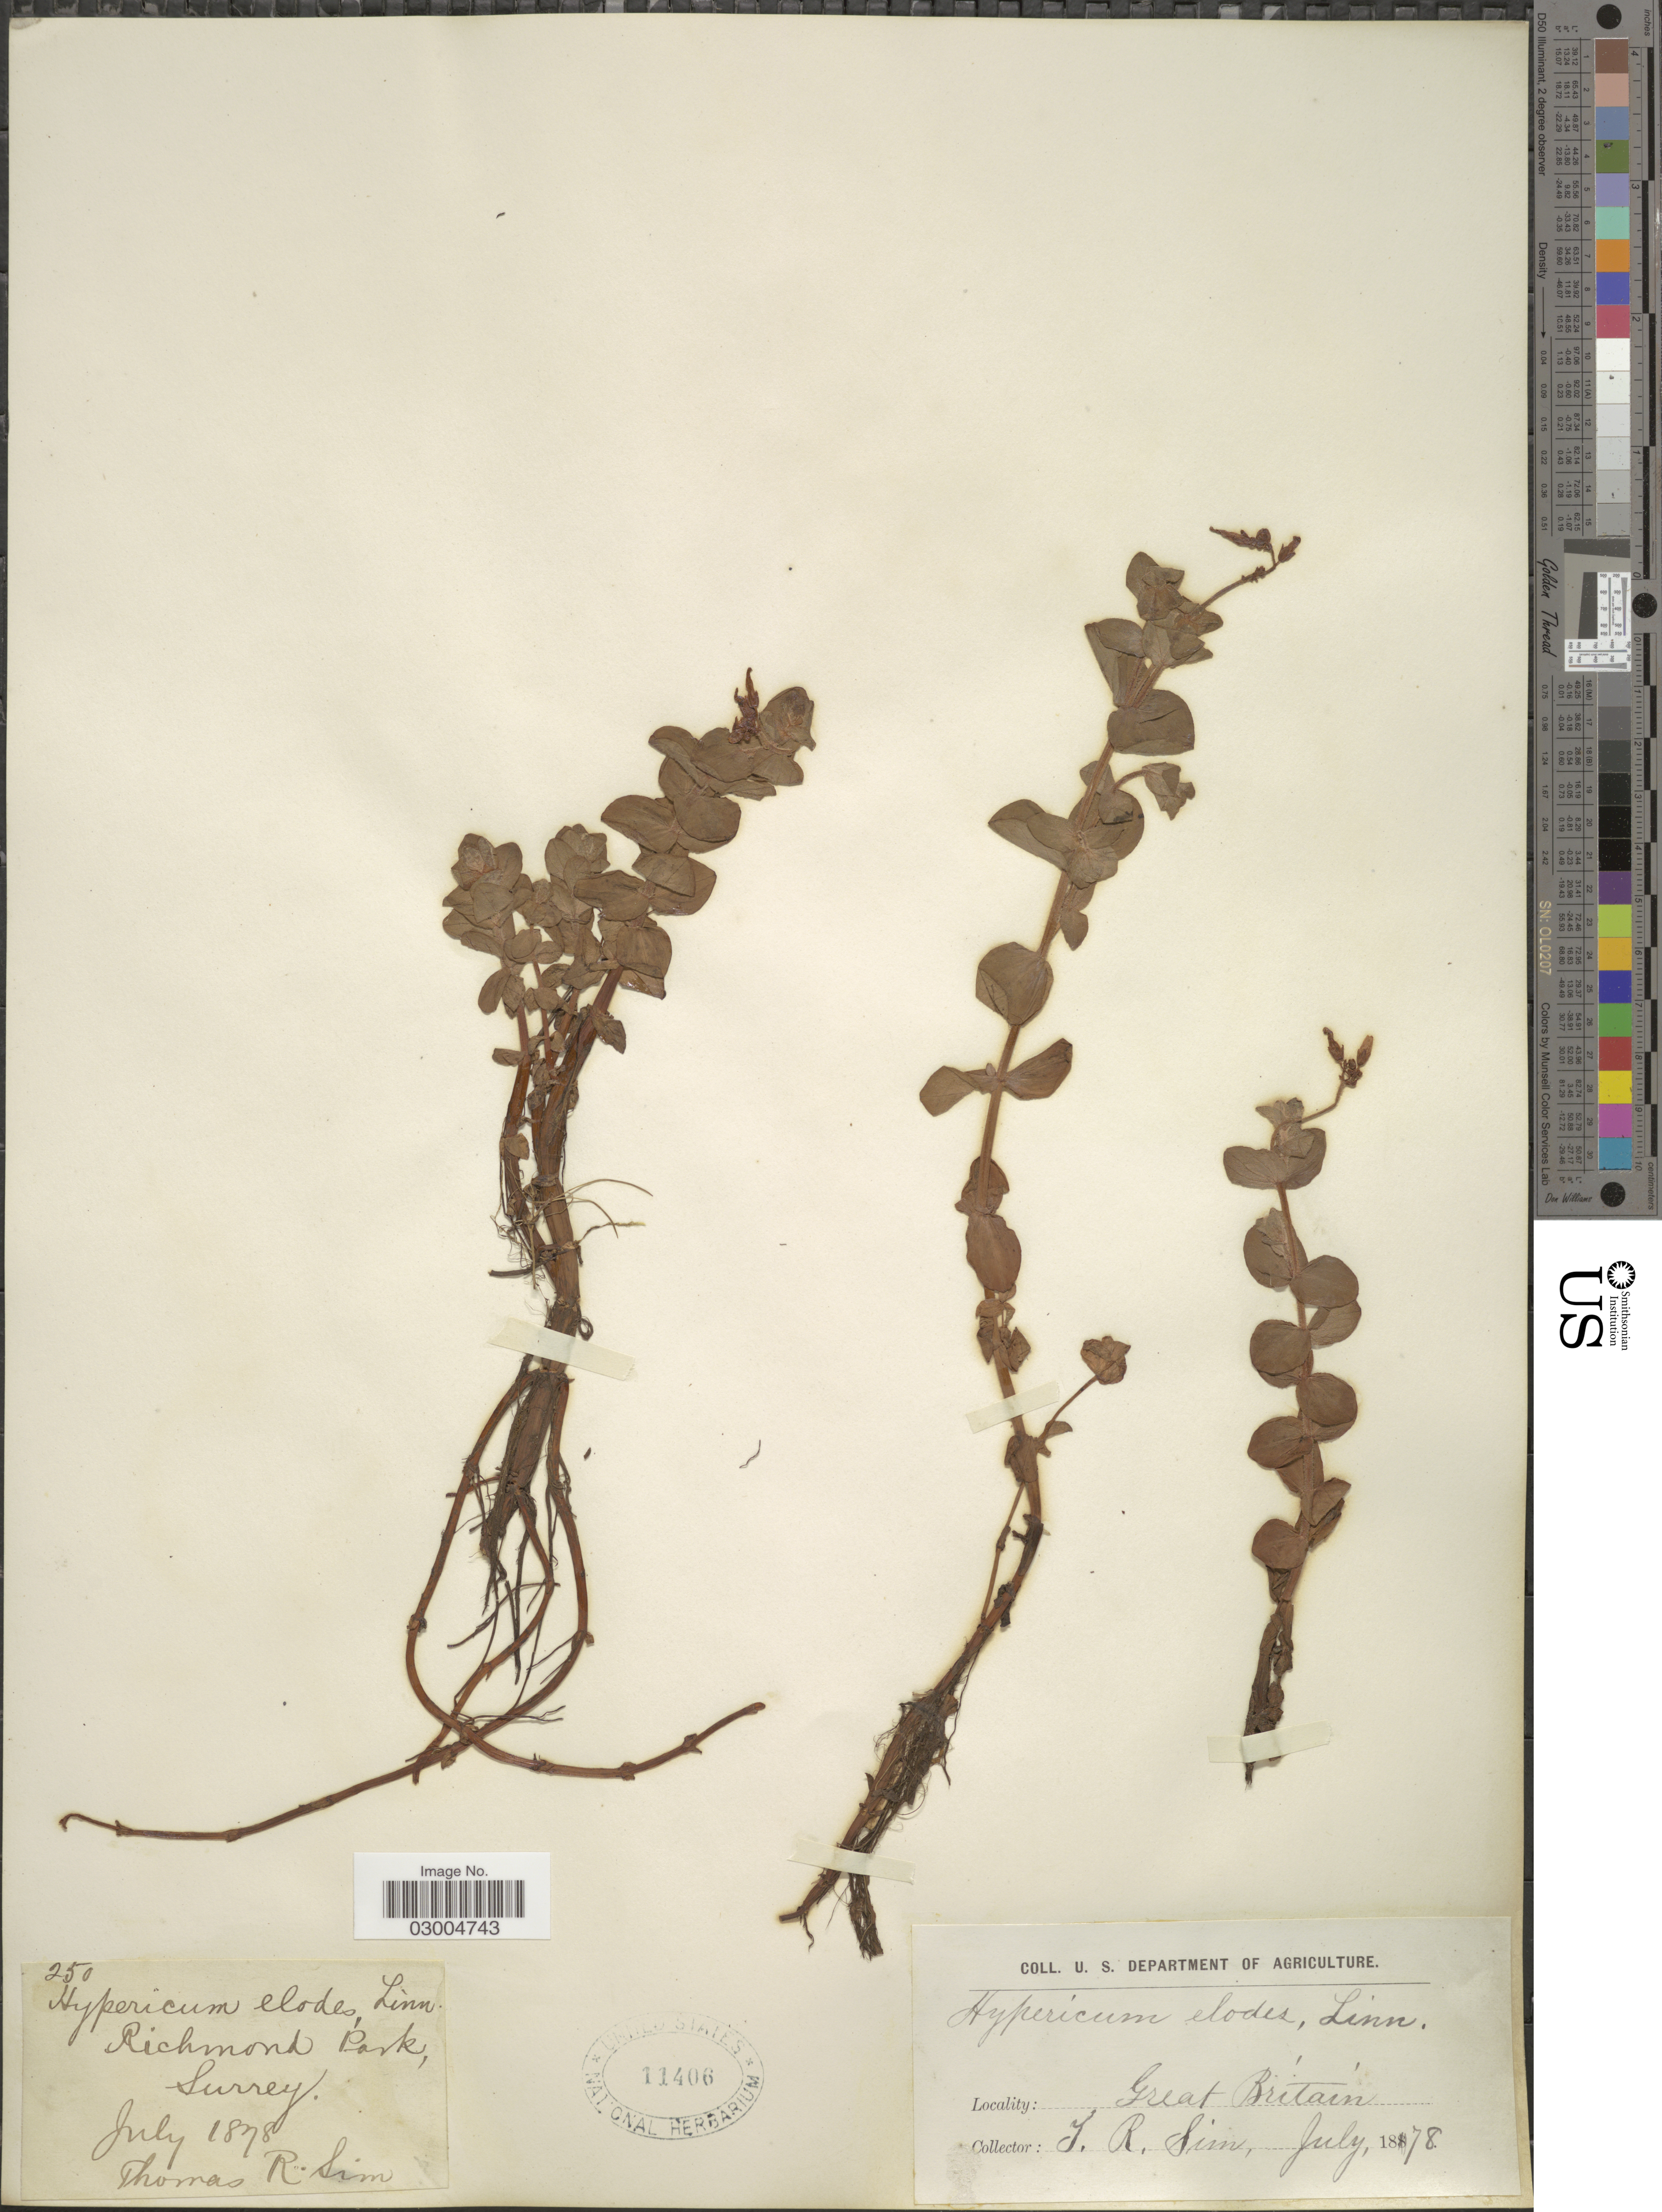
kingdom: Plantae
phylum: Tracheophyta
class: Magnoliopsida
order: Malpighiales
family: Hypericaceae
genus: Hypericum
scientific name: Hypericum elodes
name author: L.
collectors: T. Sim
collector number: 250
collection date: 1878-07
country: United Kingdom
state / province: England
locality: Richmond Park, Surrey. Great Britain.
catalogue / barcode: US 11406